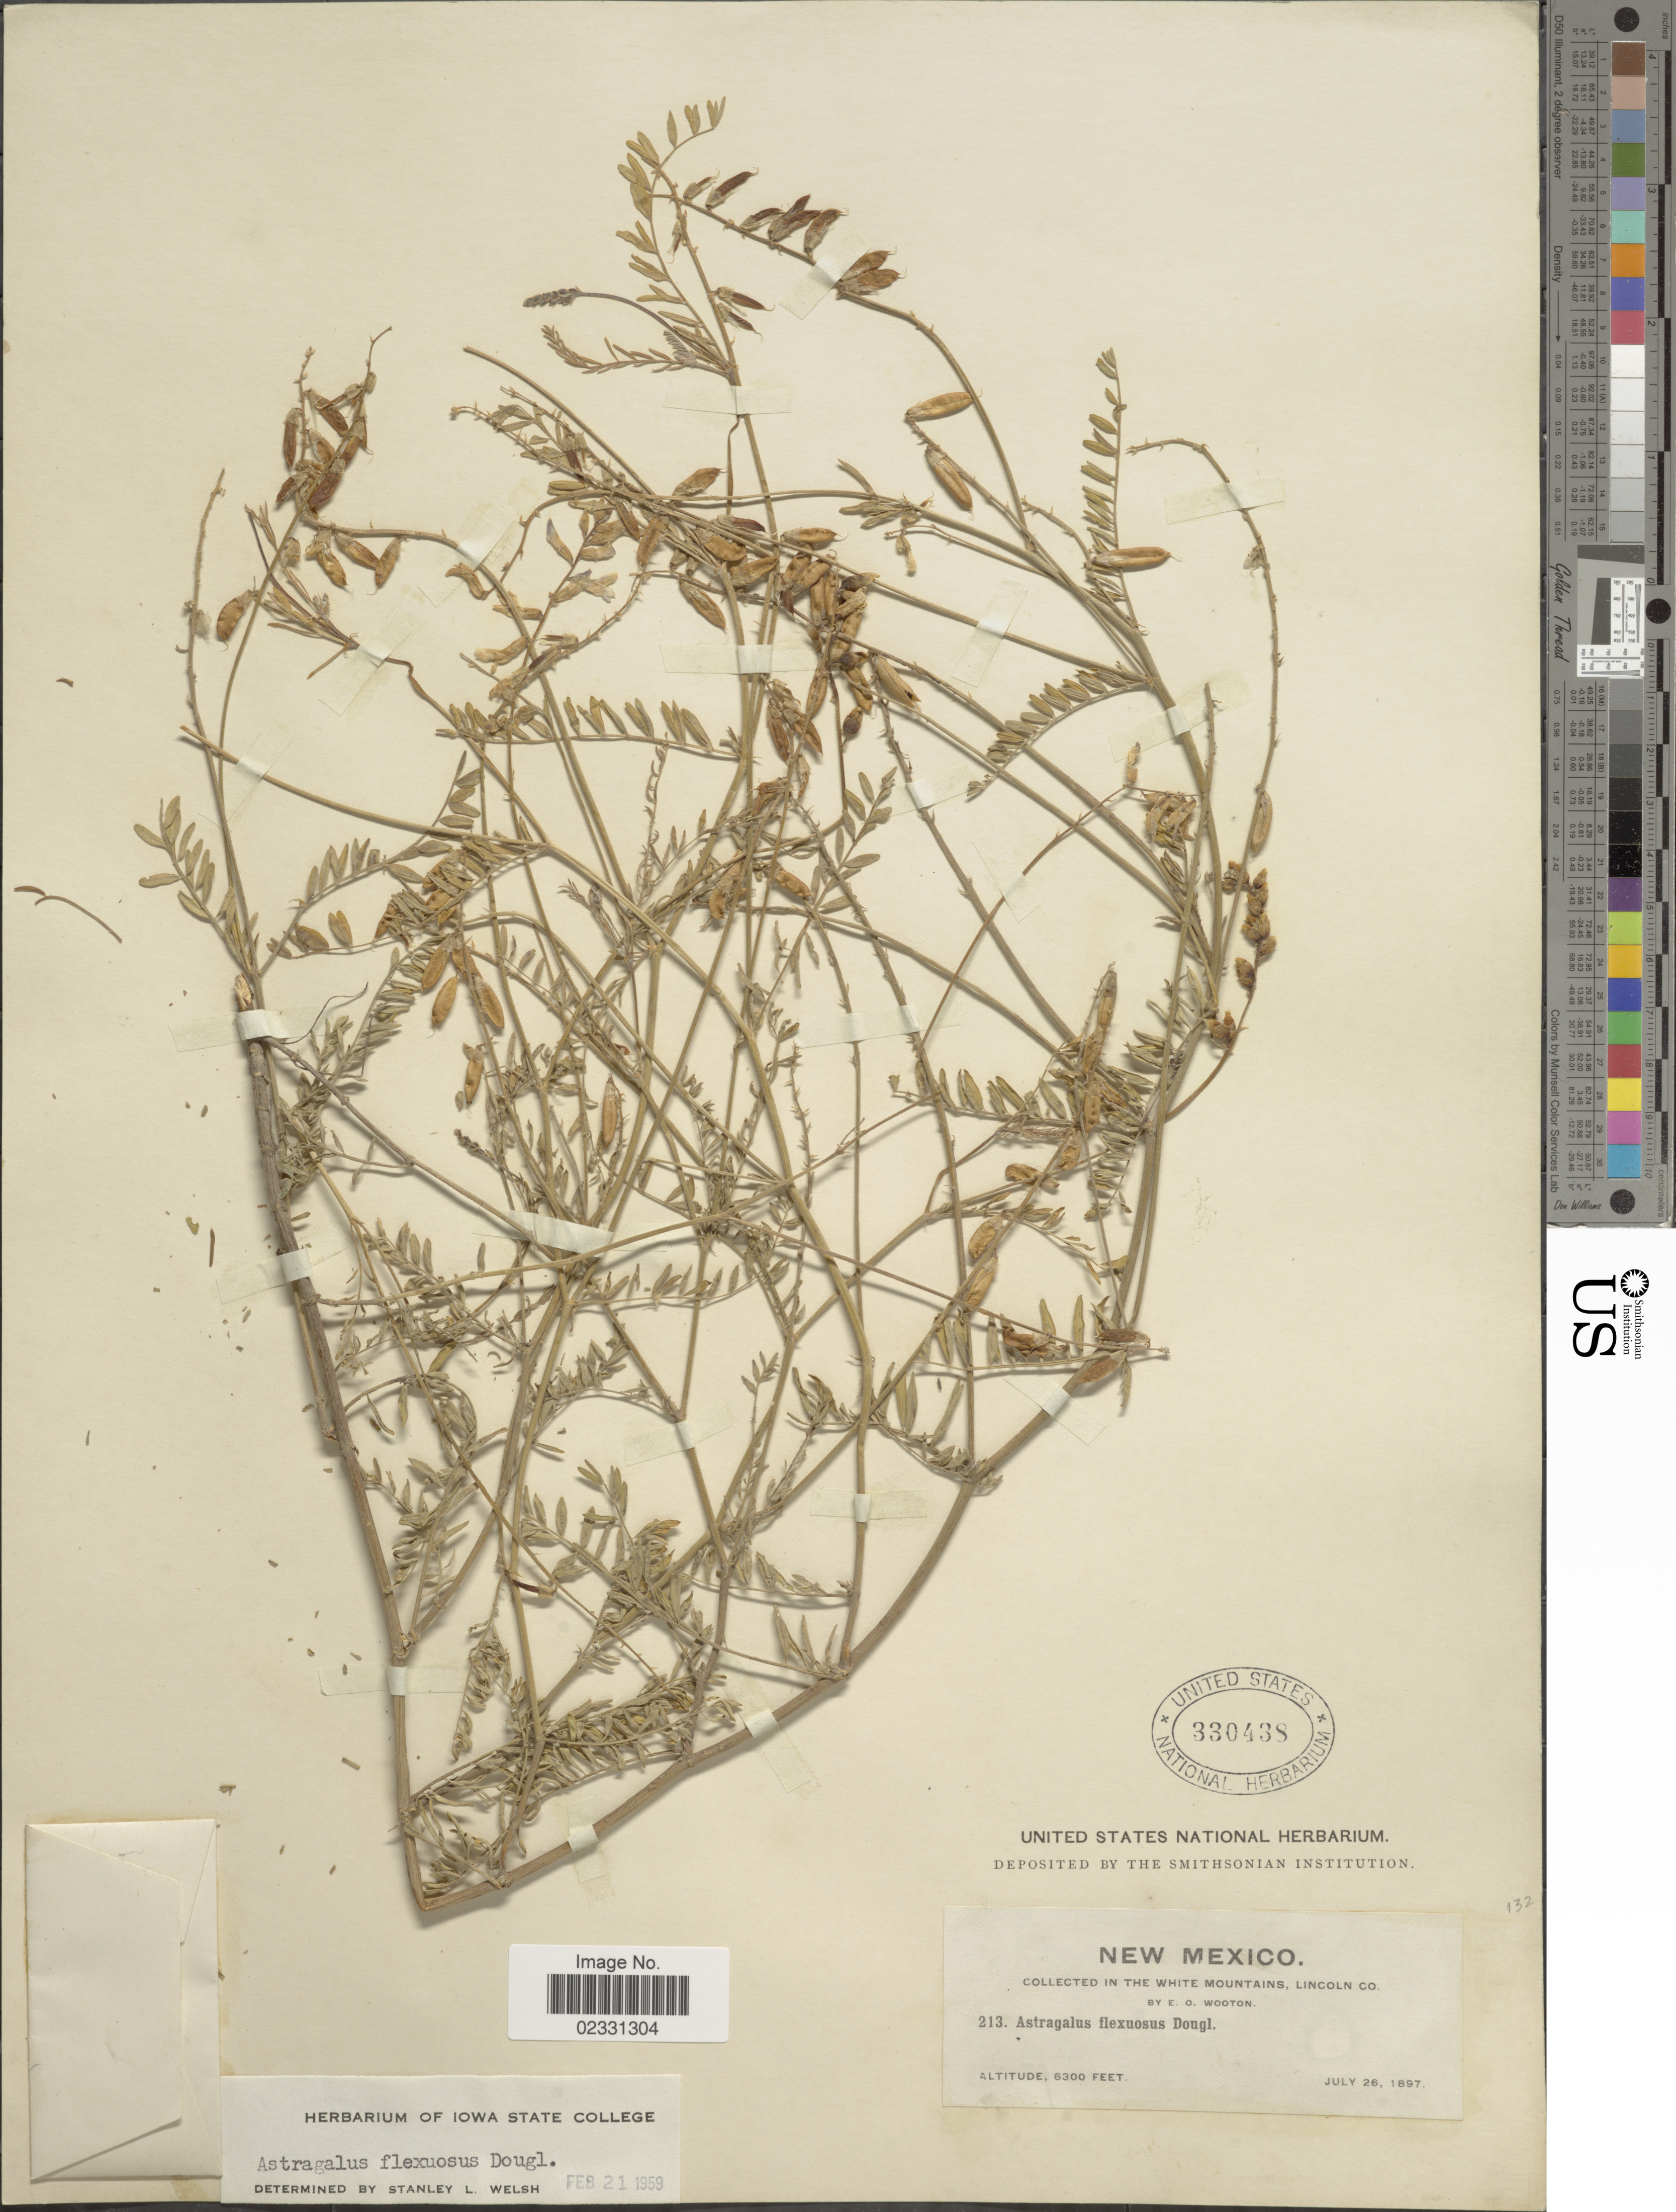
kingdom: Plantae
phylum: Tracheophyta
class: Magnoliopsida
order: Fabales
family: Fabaceae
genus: Astragalus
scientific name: Astragalus flexuosus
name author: (Hook.) Douglas ex G. Don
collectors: E. O. Wooton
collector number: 213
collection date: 1897-07-26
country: United States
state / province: New Mexico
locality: White Mountains, Lincoln Co.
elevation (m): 1920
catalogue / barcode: US 330438